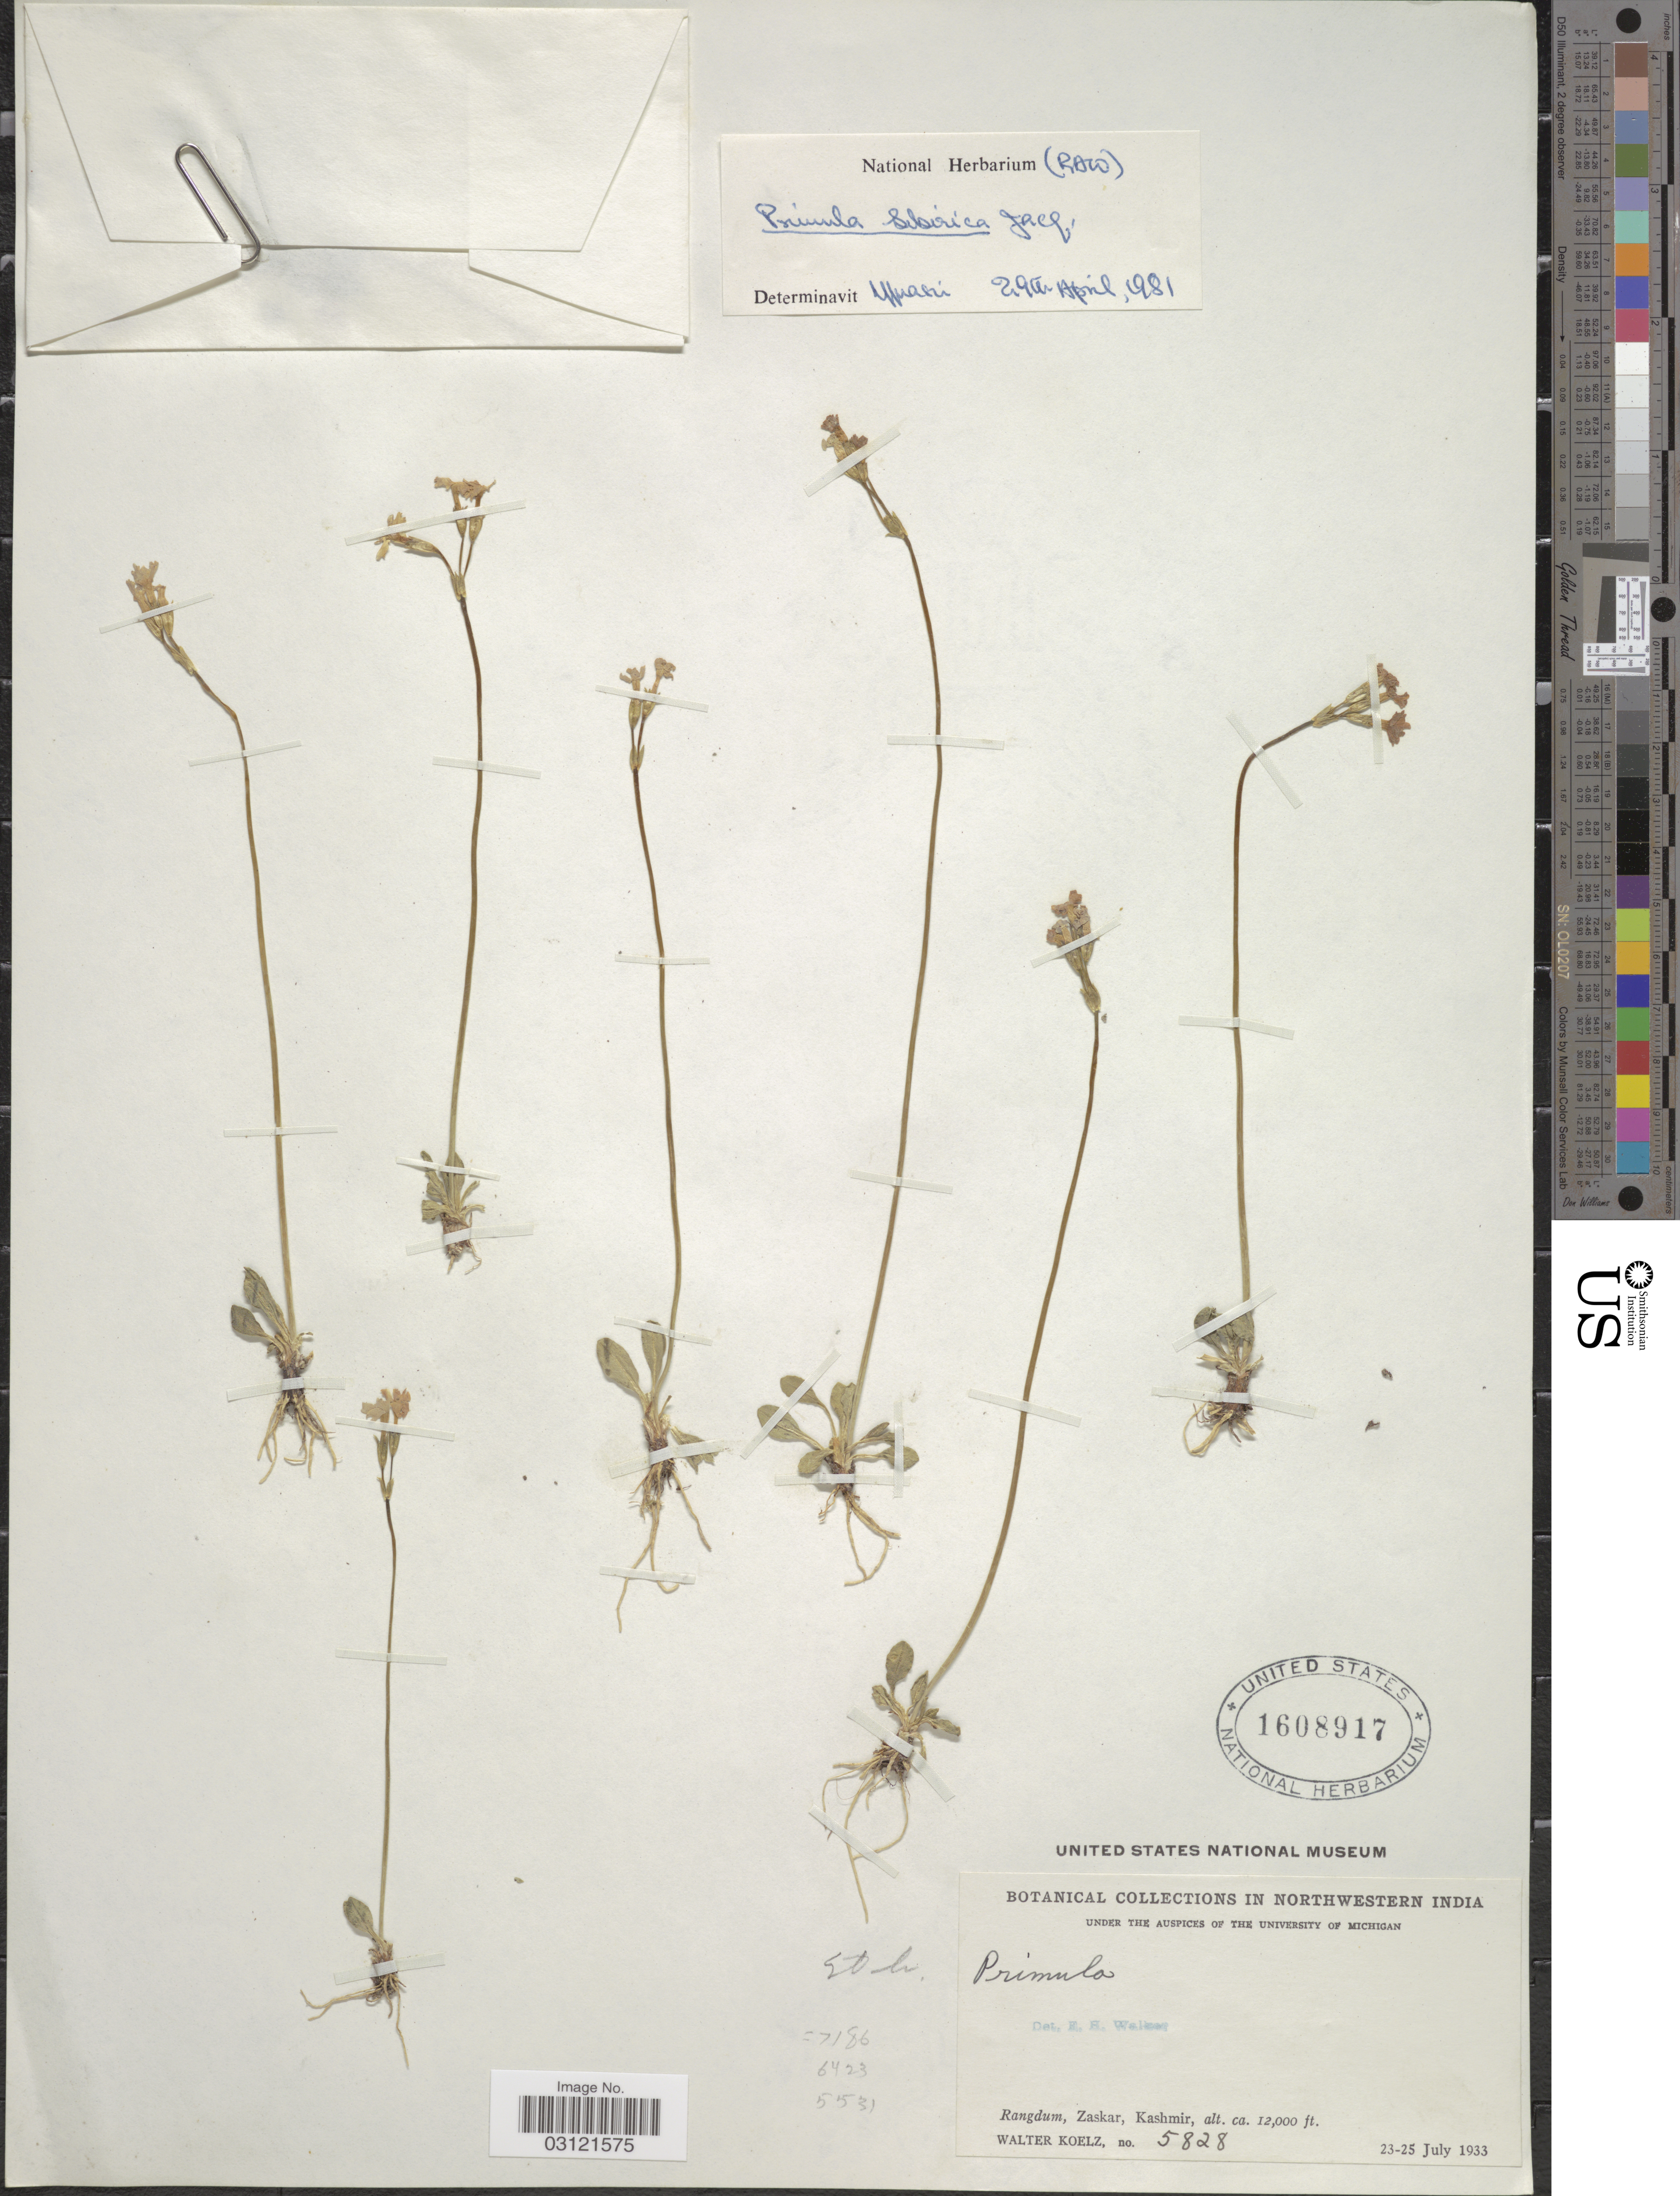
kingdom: Plantae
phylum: Tracheophyta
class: Magnoliopsida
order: Ericales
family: Primulaceae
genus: Primula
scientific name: Primula nutans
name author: Georgi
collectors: W. N. Koelz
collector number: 5828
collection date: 1933-07-23/1933-07-25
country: India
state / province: Jammu and Kashmir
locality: Northwestern India, Guling, Rangdum, Zaskar, Kashmir.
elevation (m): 3658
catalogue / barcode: US 1608917